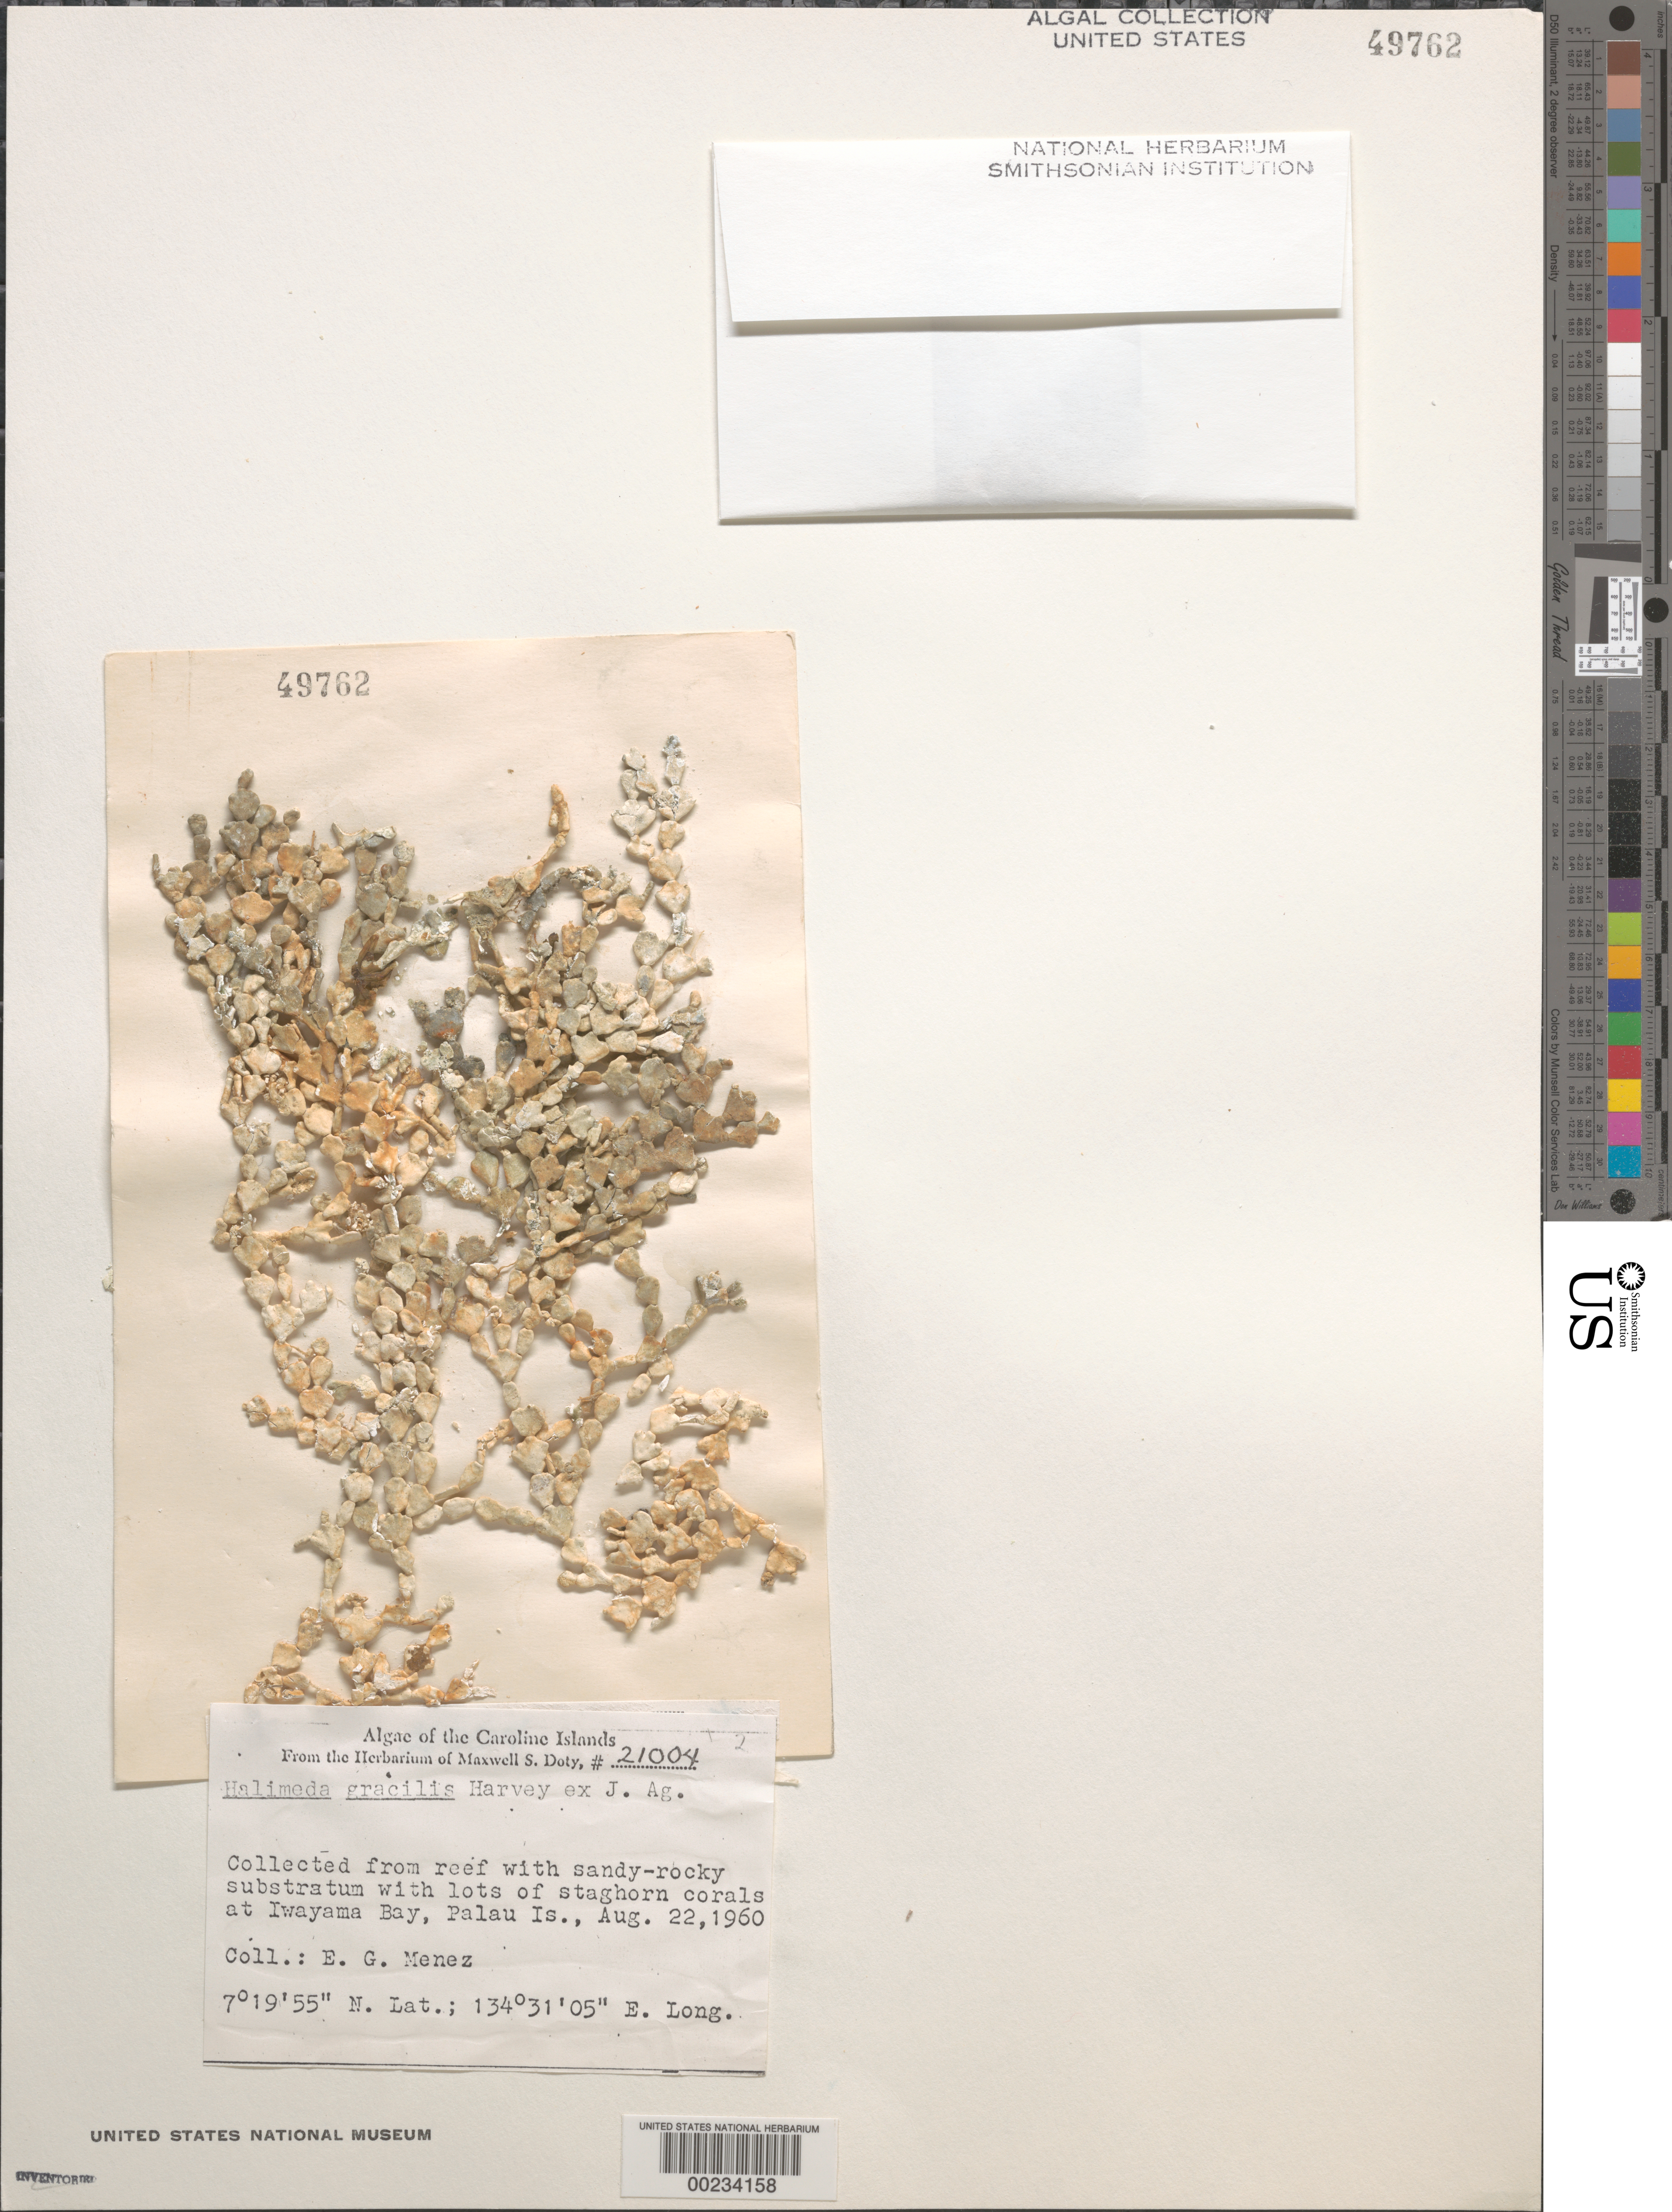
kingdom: Plantae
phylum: Chlorophyta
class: Ulvophyceae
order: Bryopsidales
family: Halimedaceae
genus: Halimeda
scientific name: Halimeda gracilis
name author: Harv. ex J. Agardh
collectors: Meñez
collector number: MSD 21004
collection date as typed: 22 Aug 1960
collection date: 1960-08-22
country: Palau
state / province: Koror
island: Oreor (Koror)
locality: Iwayama Bay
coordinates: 7 19' 55" N, 134 31' 05" E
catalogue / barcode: US 49762